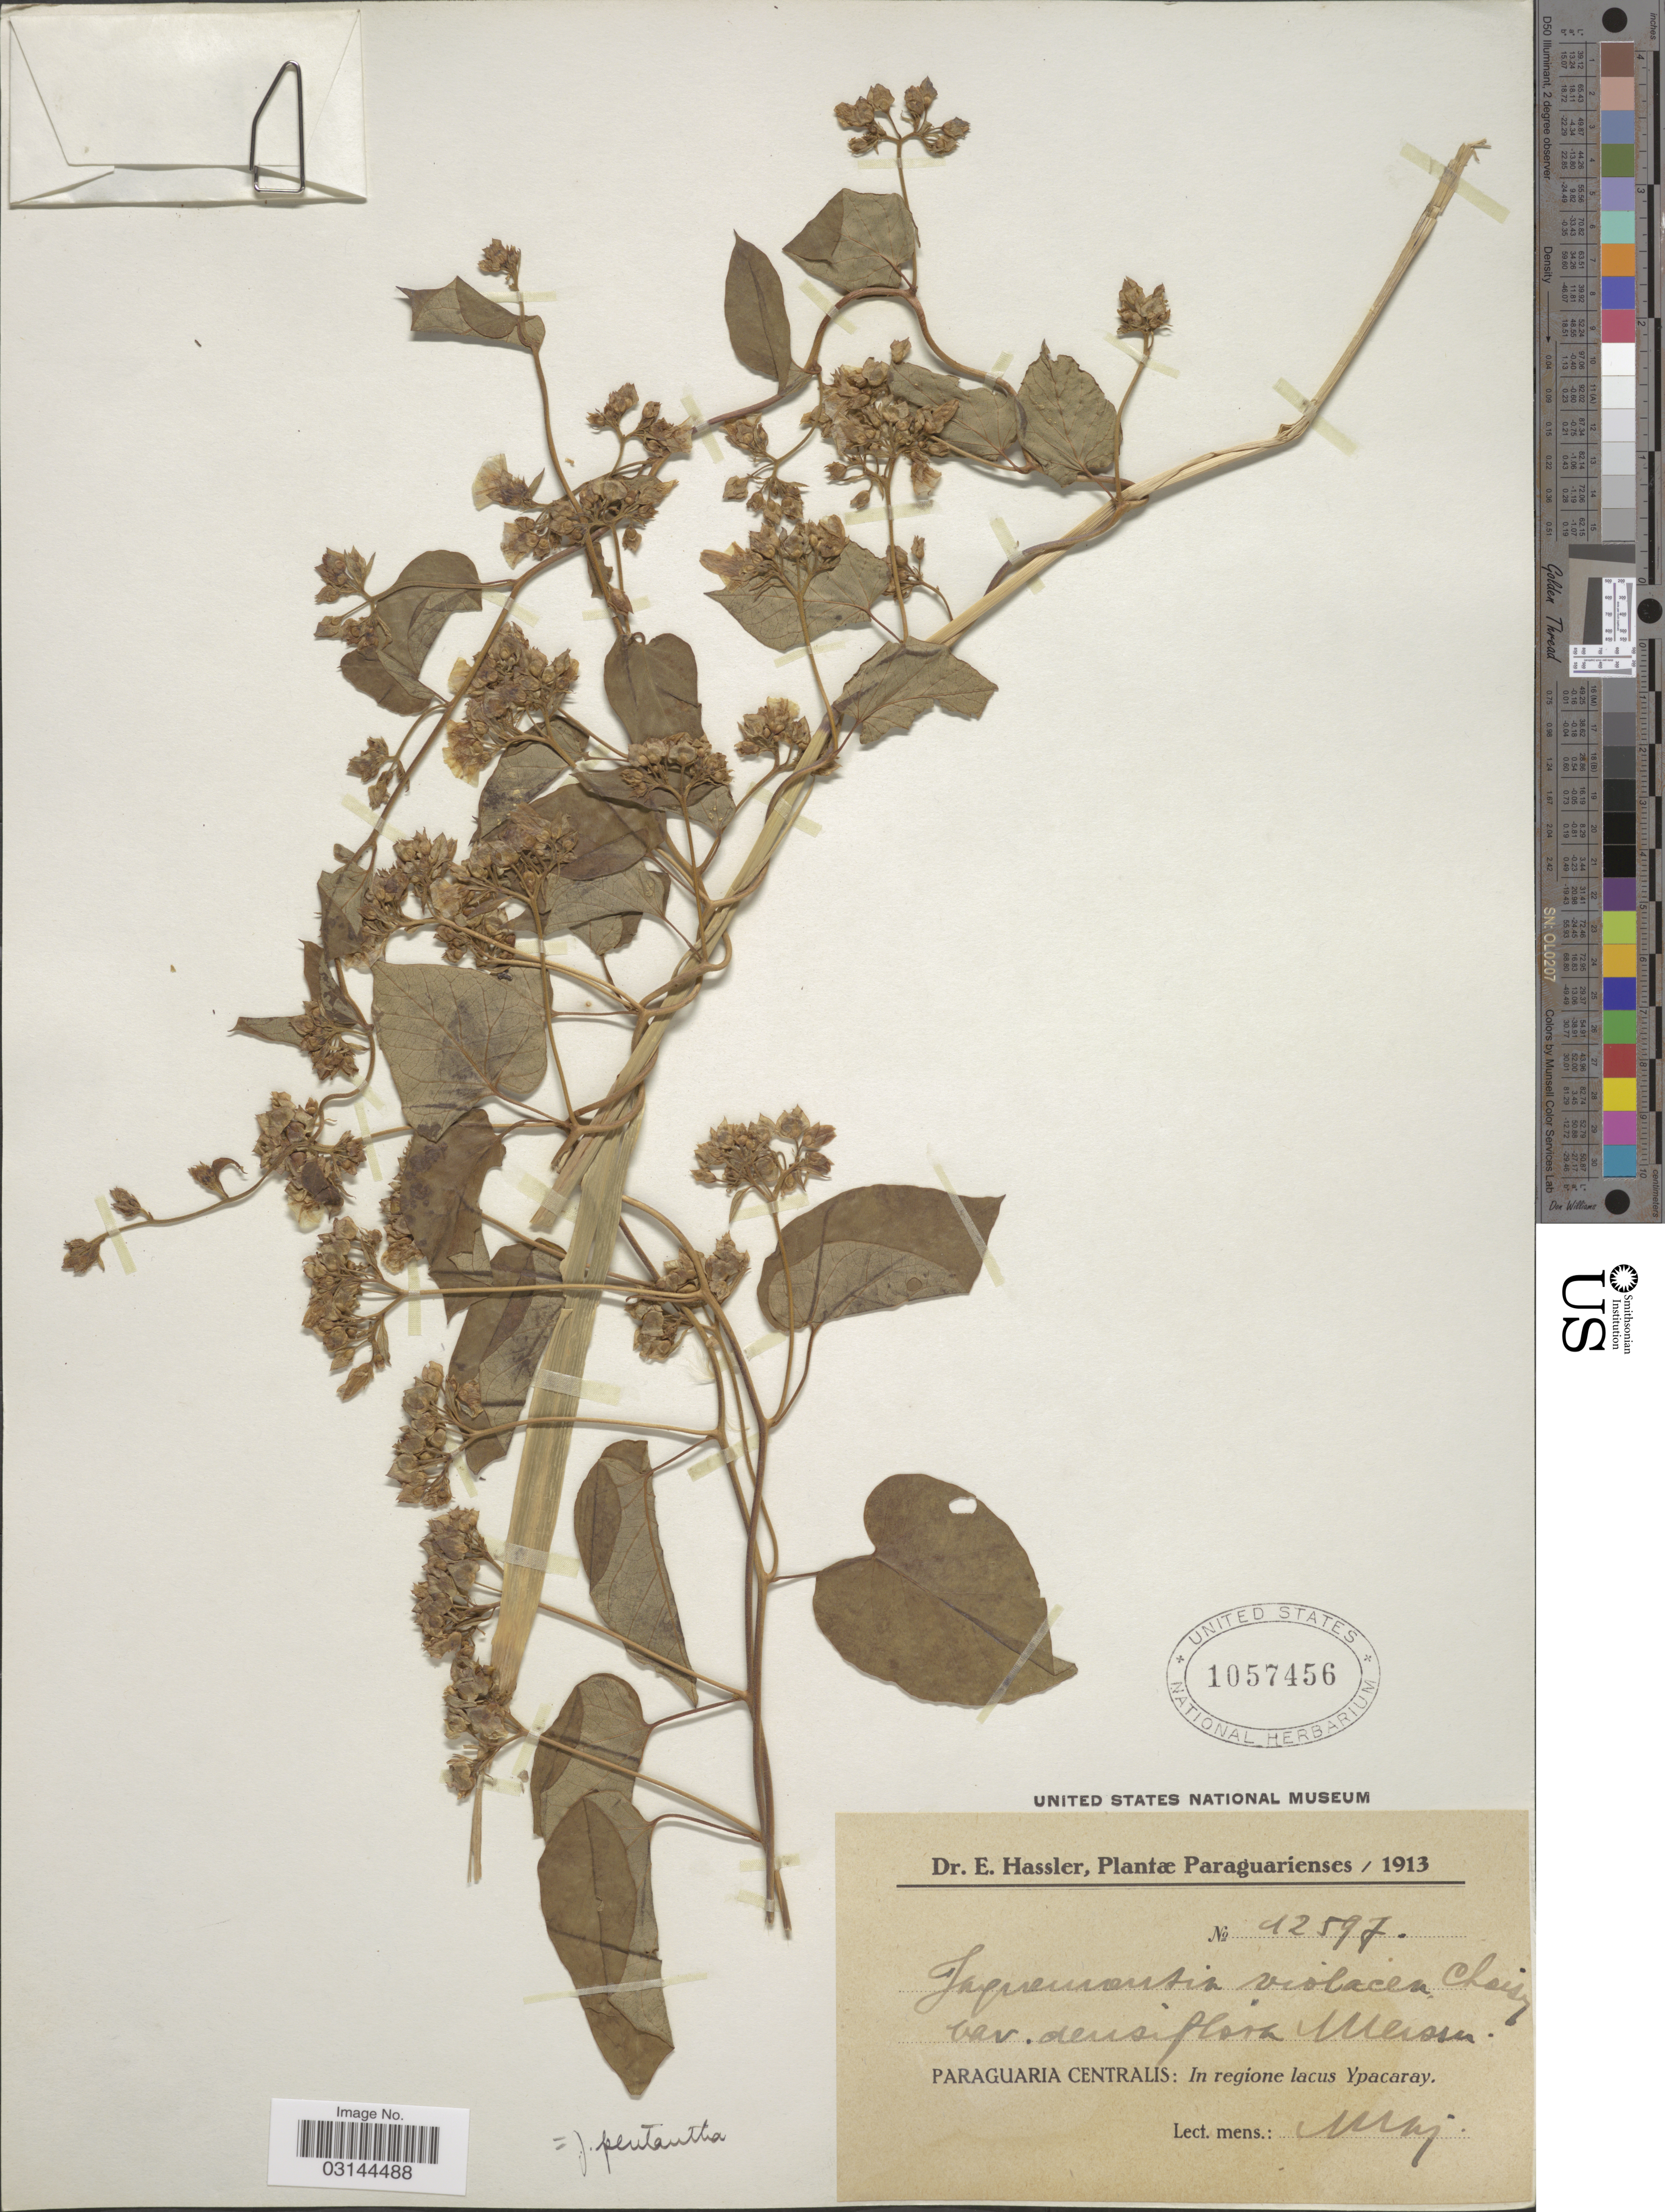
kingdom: Plantae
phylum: Tracheophyta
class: Magnoliopsida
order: Solanales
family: Convolvulaceae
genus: Jacquemontia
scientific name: Jacquemontia violacea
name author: Choisy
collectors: E. Hassler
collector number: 42597*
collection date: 1913-05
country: Paraguay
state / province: Paraguari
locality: Paraguaria Centralis: In regione lacus Ypacaray.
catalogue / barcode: US 1057456